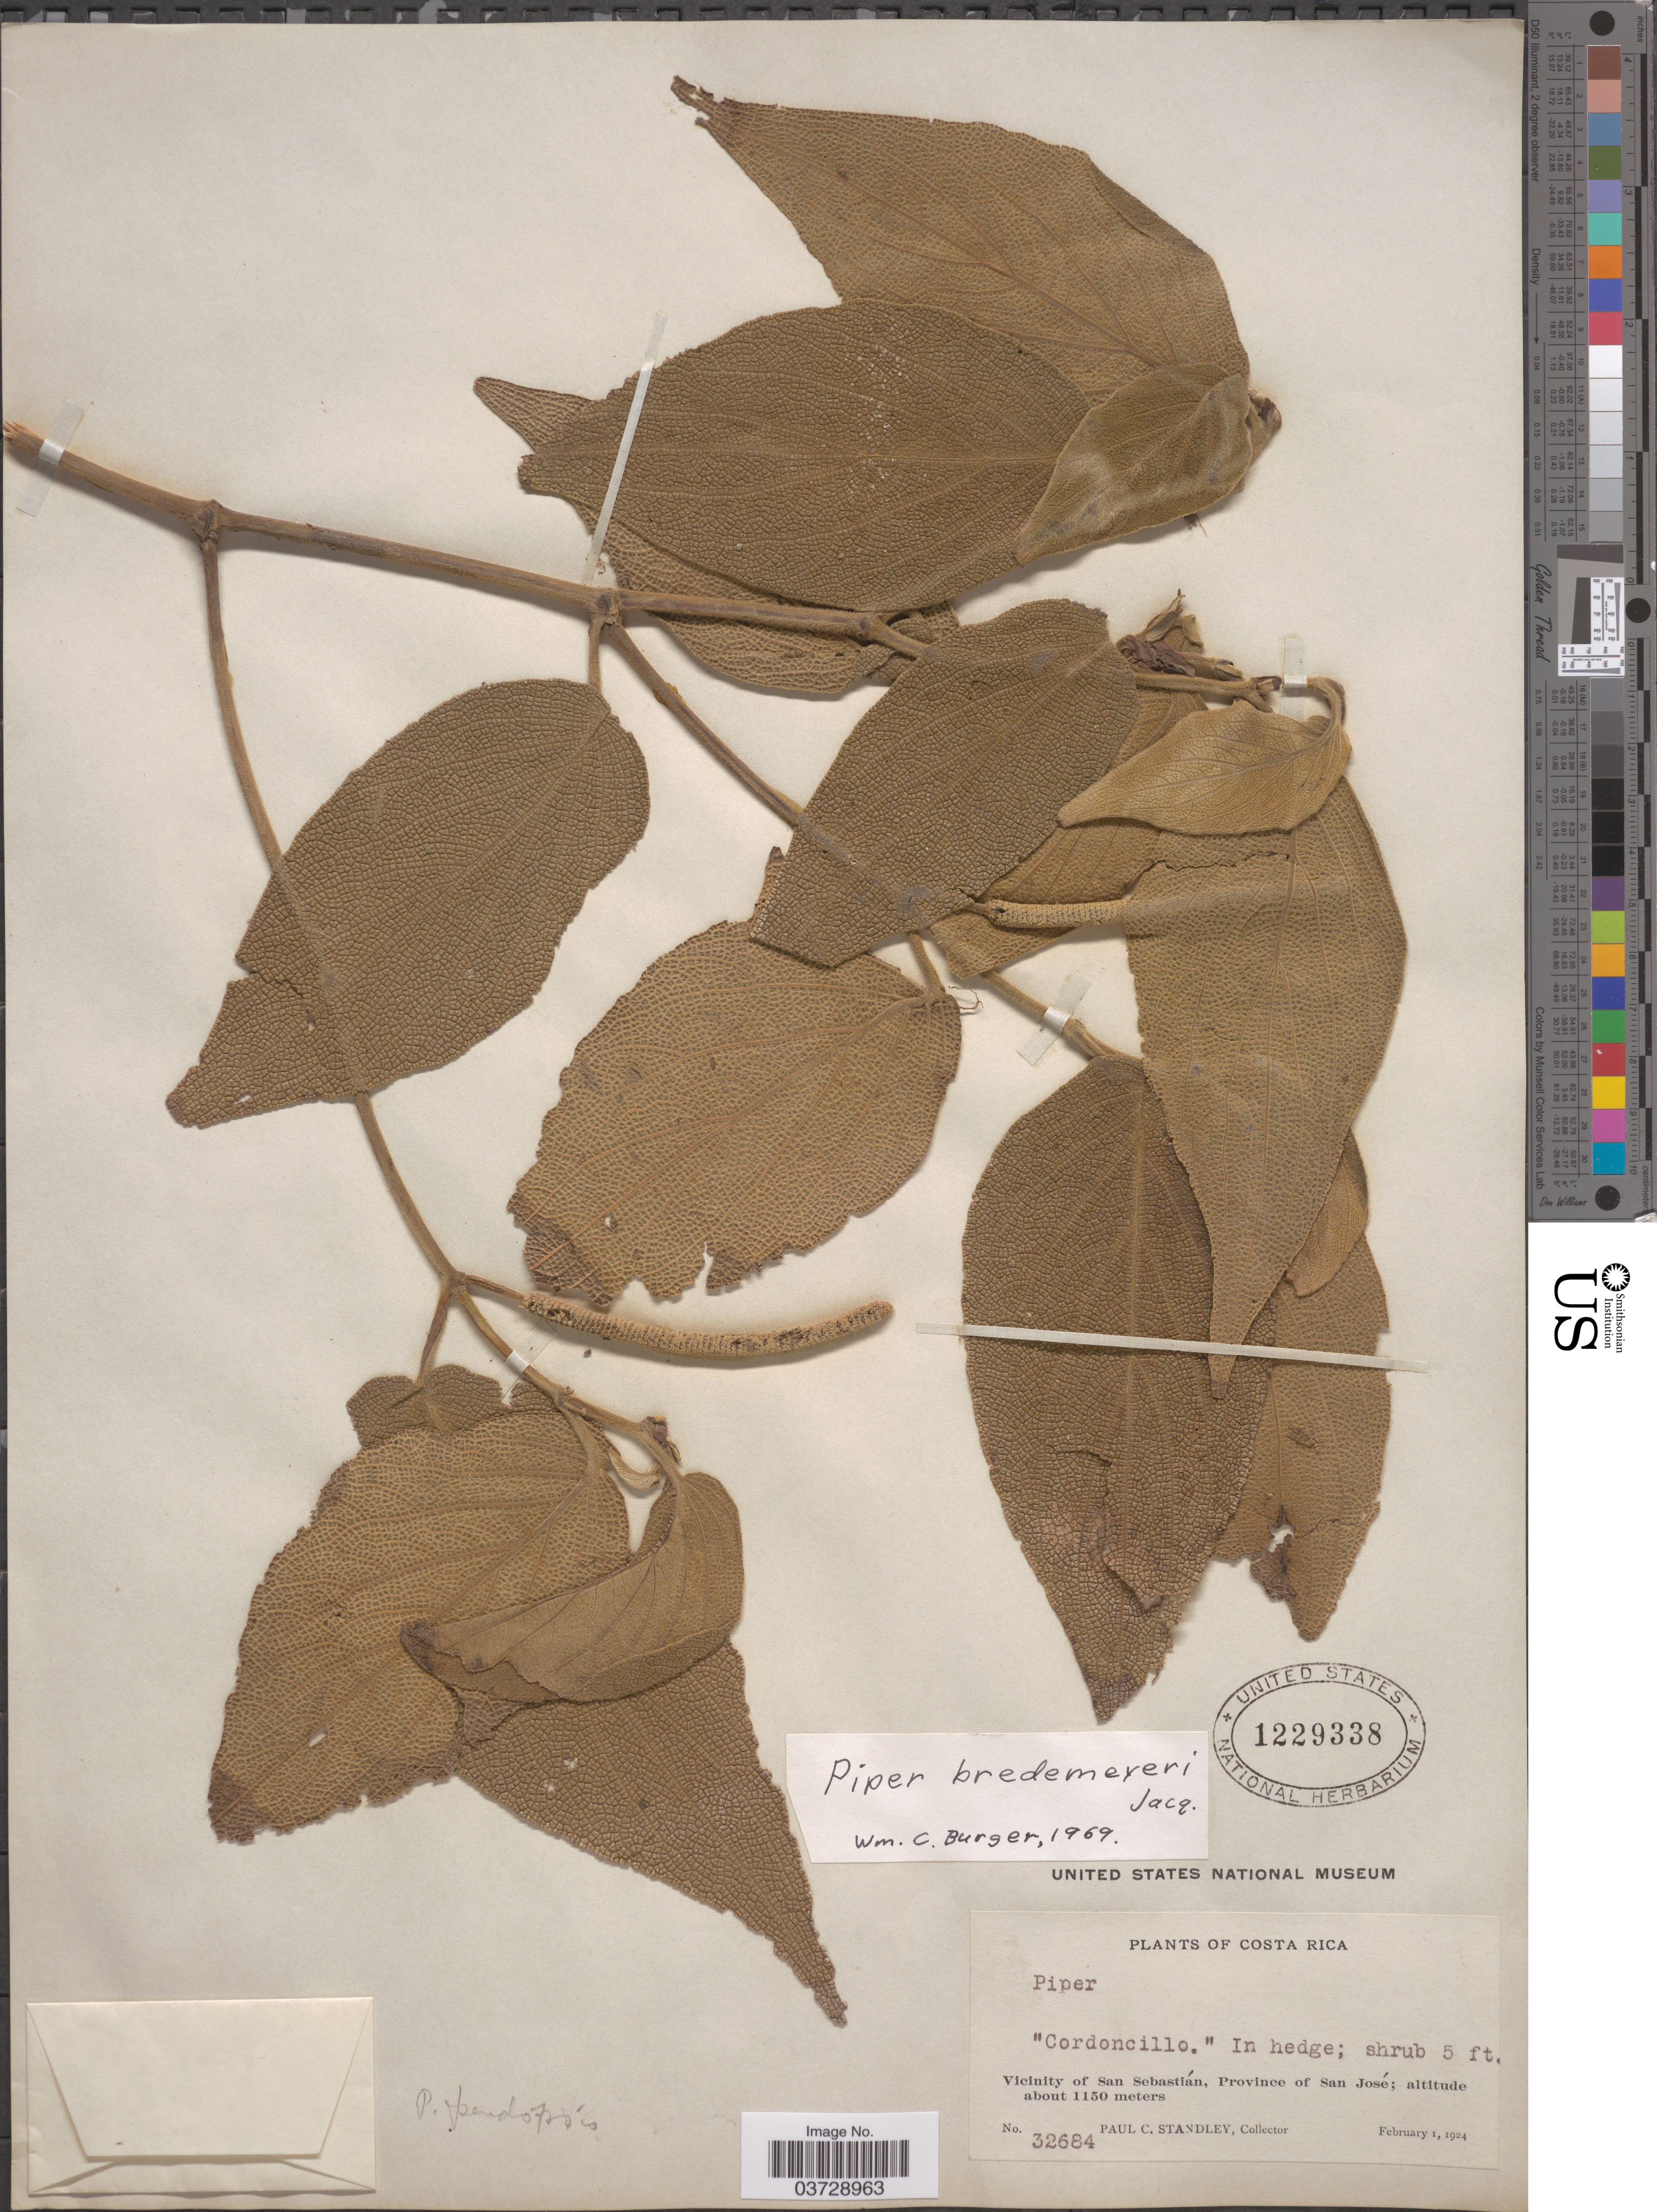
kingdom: Plantae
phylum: Tracheophyta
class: Magnoliopsida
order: Piperales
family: Piperaceae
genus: Piper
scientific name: Piper bredemeyeri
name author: J. Jacq.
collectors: P. C. Standley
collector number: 32684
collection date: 1924-02-01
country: Costa Rica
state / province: San José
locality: Vicinity of San Sebastián.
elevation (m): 1150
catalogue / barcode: US 1229338